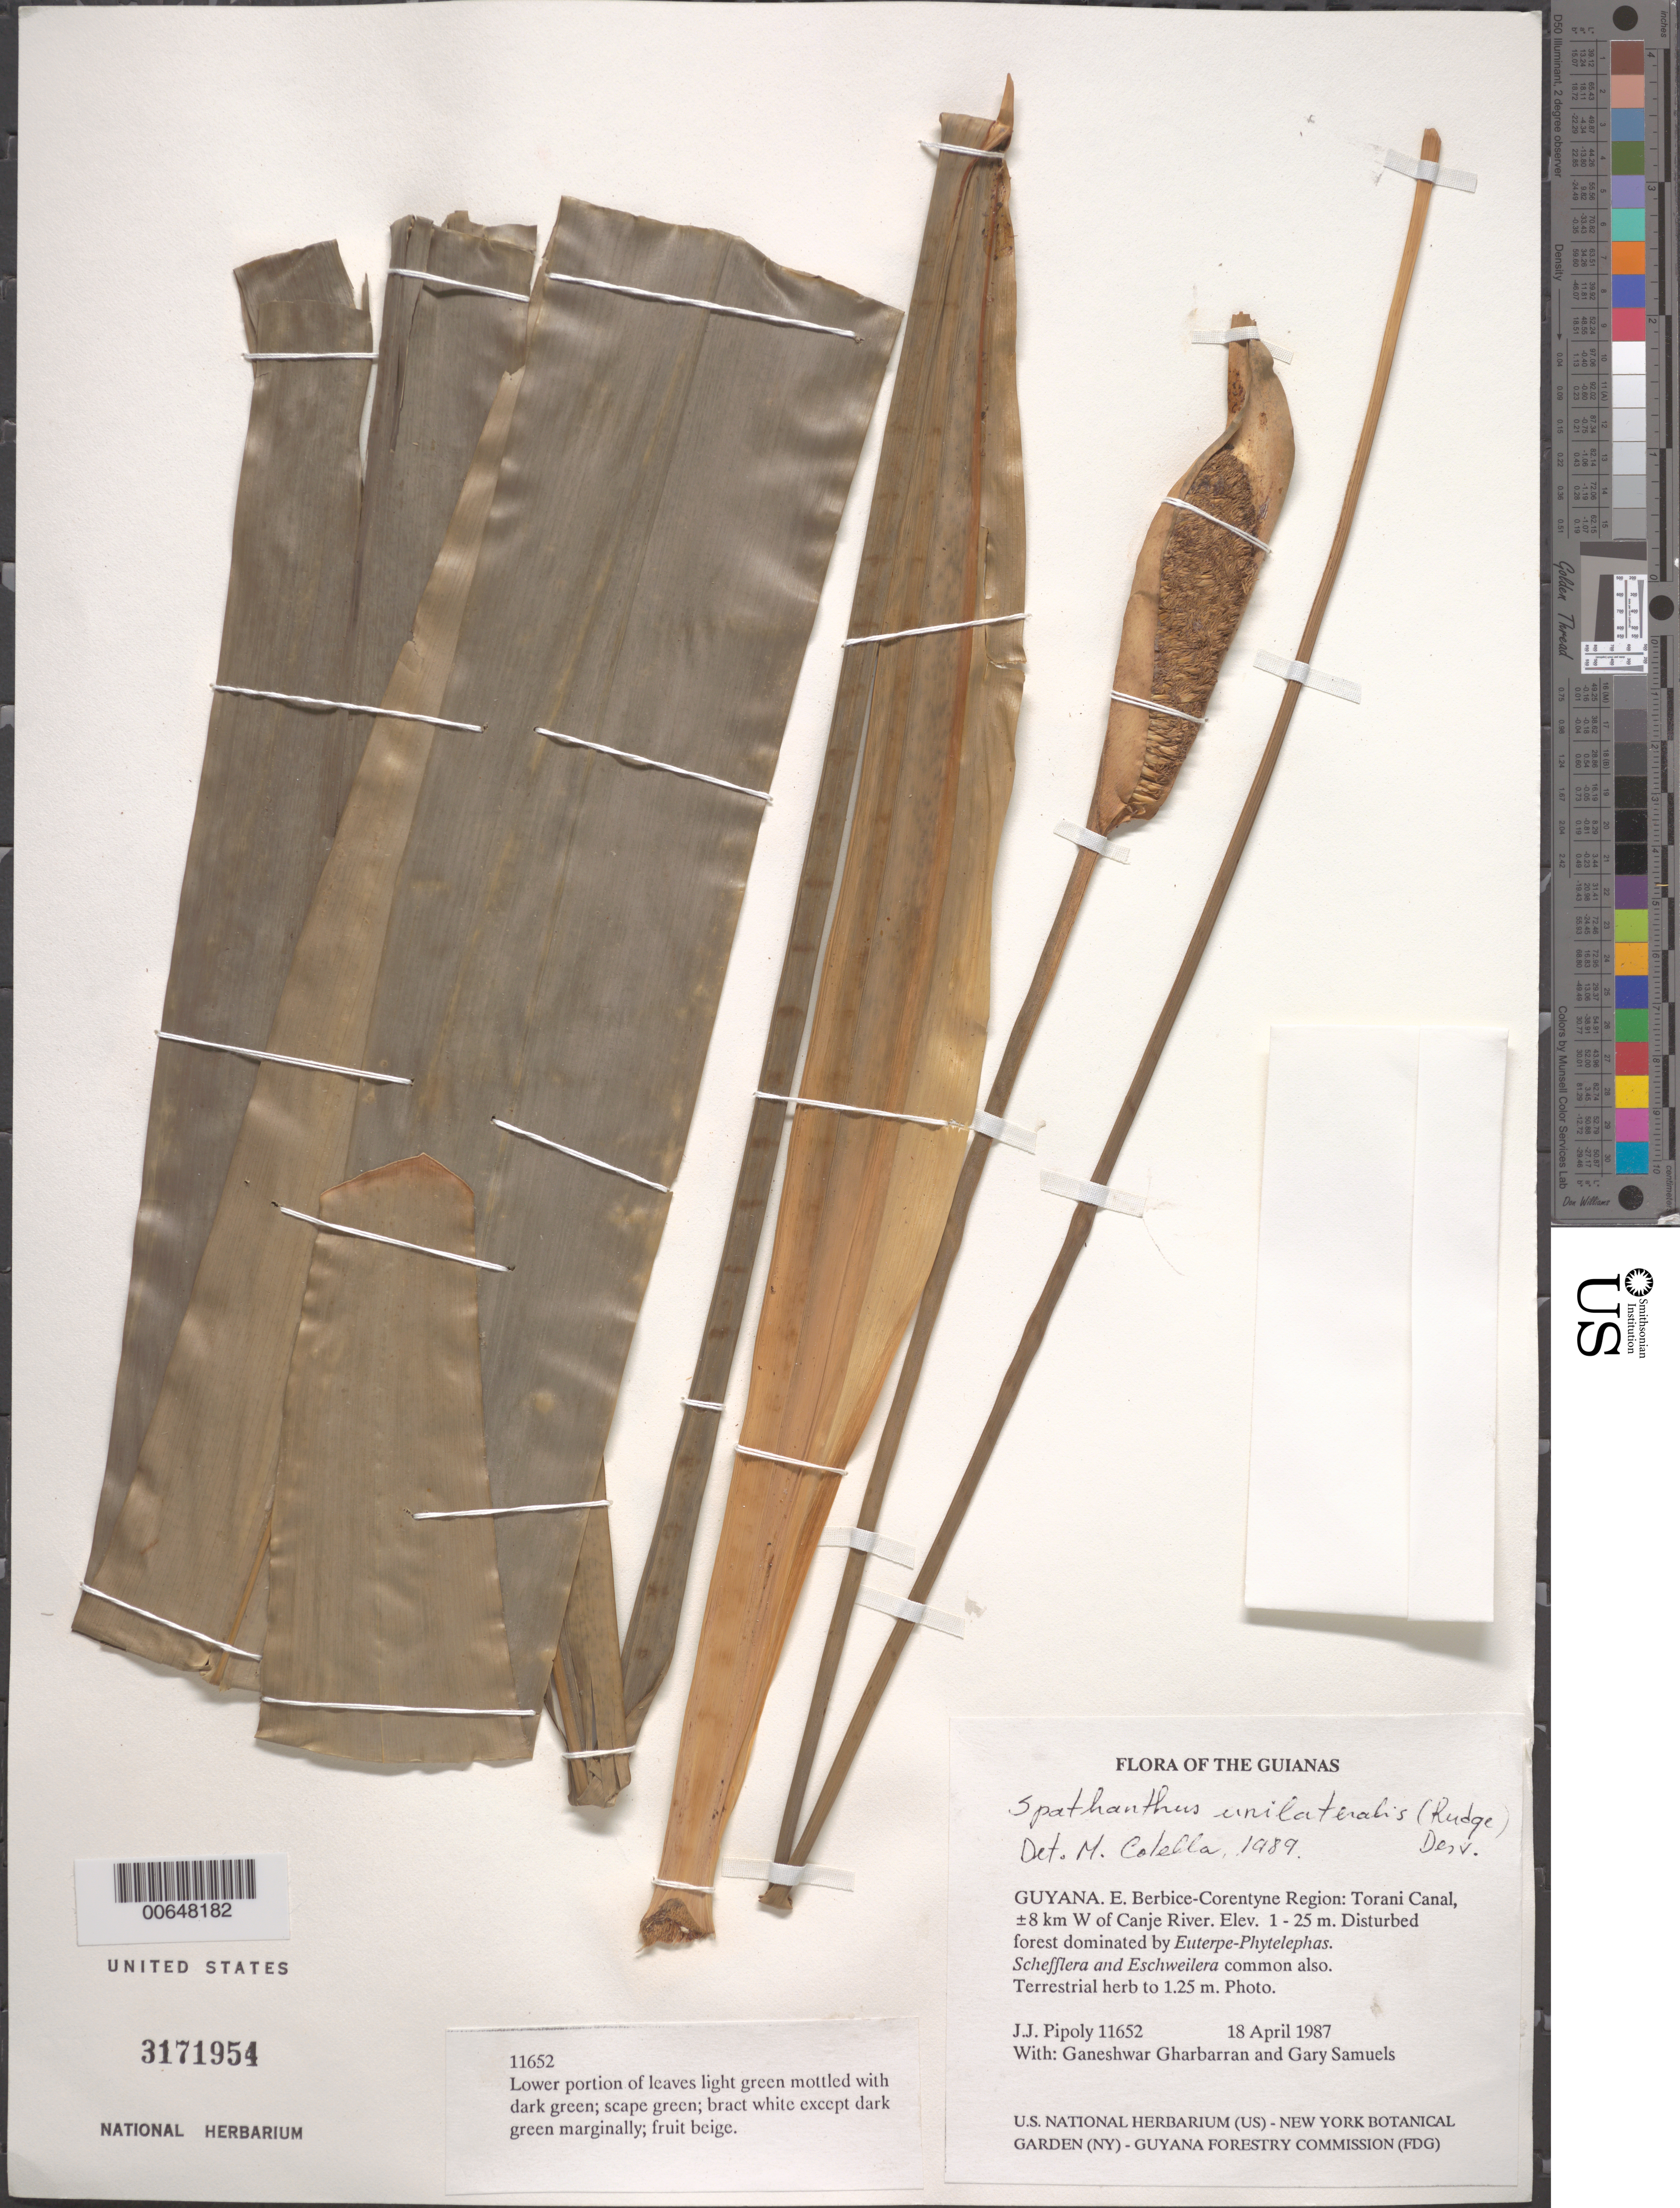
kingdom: Plantae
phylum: Tracheophyta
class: Liliopsida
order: Poales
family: Rapateaceae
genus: Spathanthus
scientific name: Spathanthus unilateralis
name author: (Rudge) Desv.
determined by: Colella, M.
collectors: J. J. Pipoly, G. Gharbarran & G. Samuels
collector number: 11652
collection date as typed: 18 April 1987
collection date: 1987-04-18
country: Guyana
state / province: E. Berbice-Corentyne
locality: Torani Canal, ±8 km W of Canje River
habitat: Disturbed forest dominated by Euterpe-Phytelephas. Schefflera and Eschweilera common also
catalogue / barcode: US 3171954